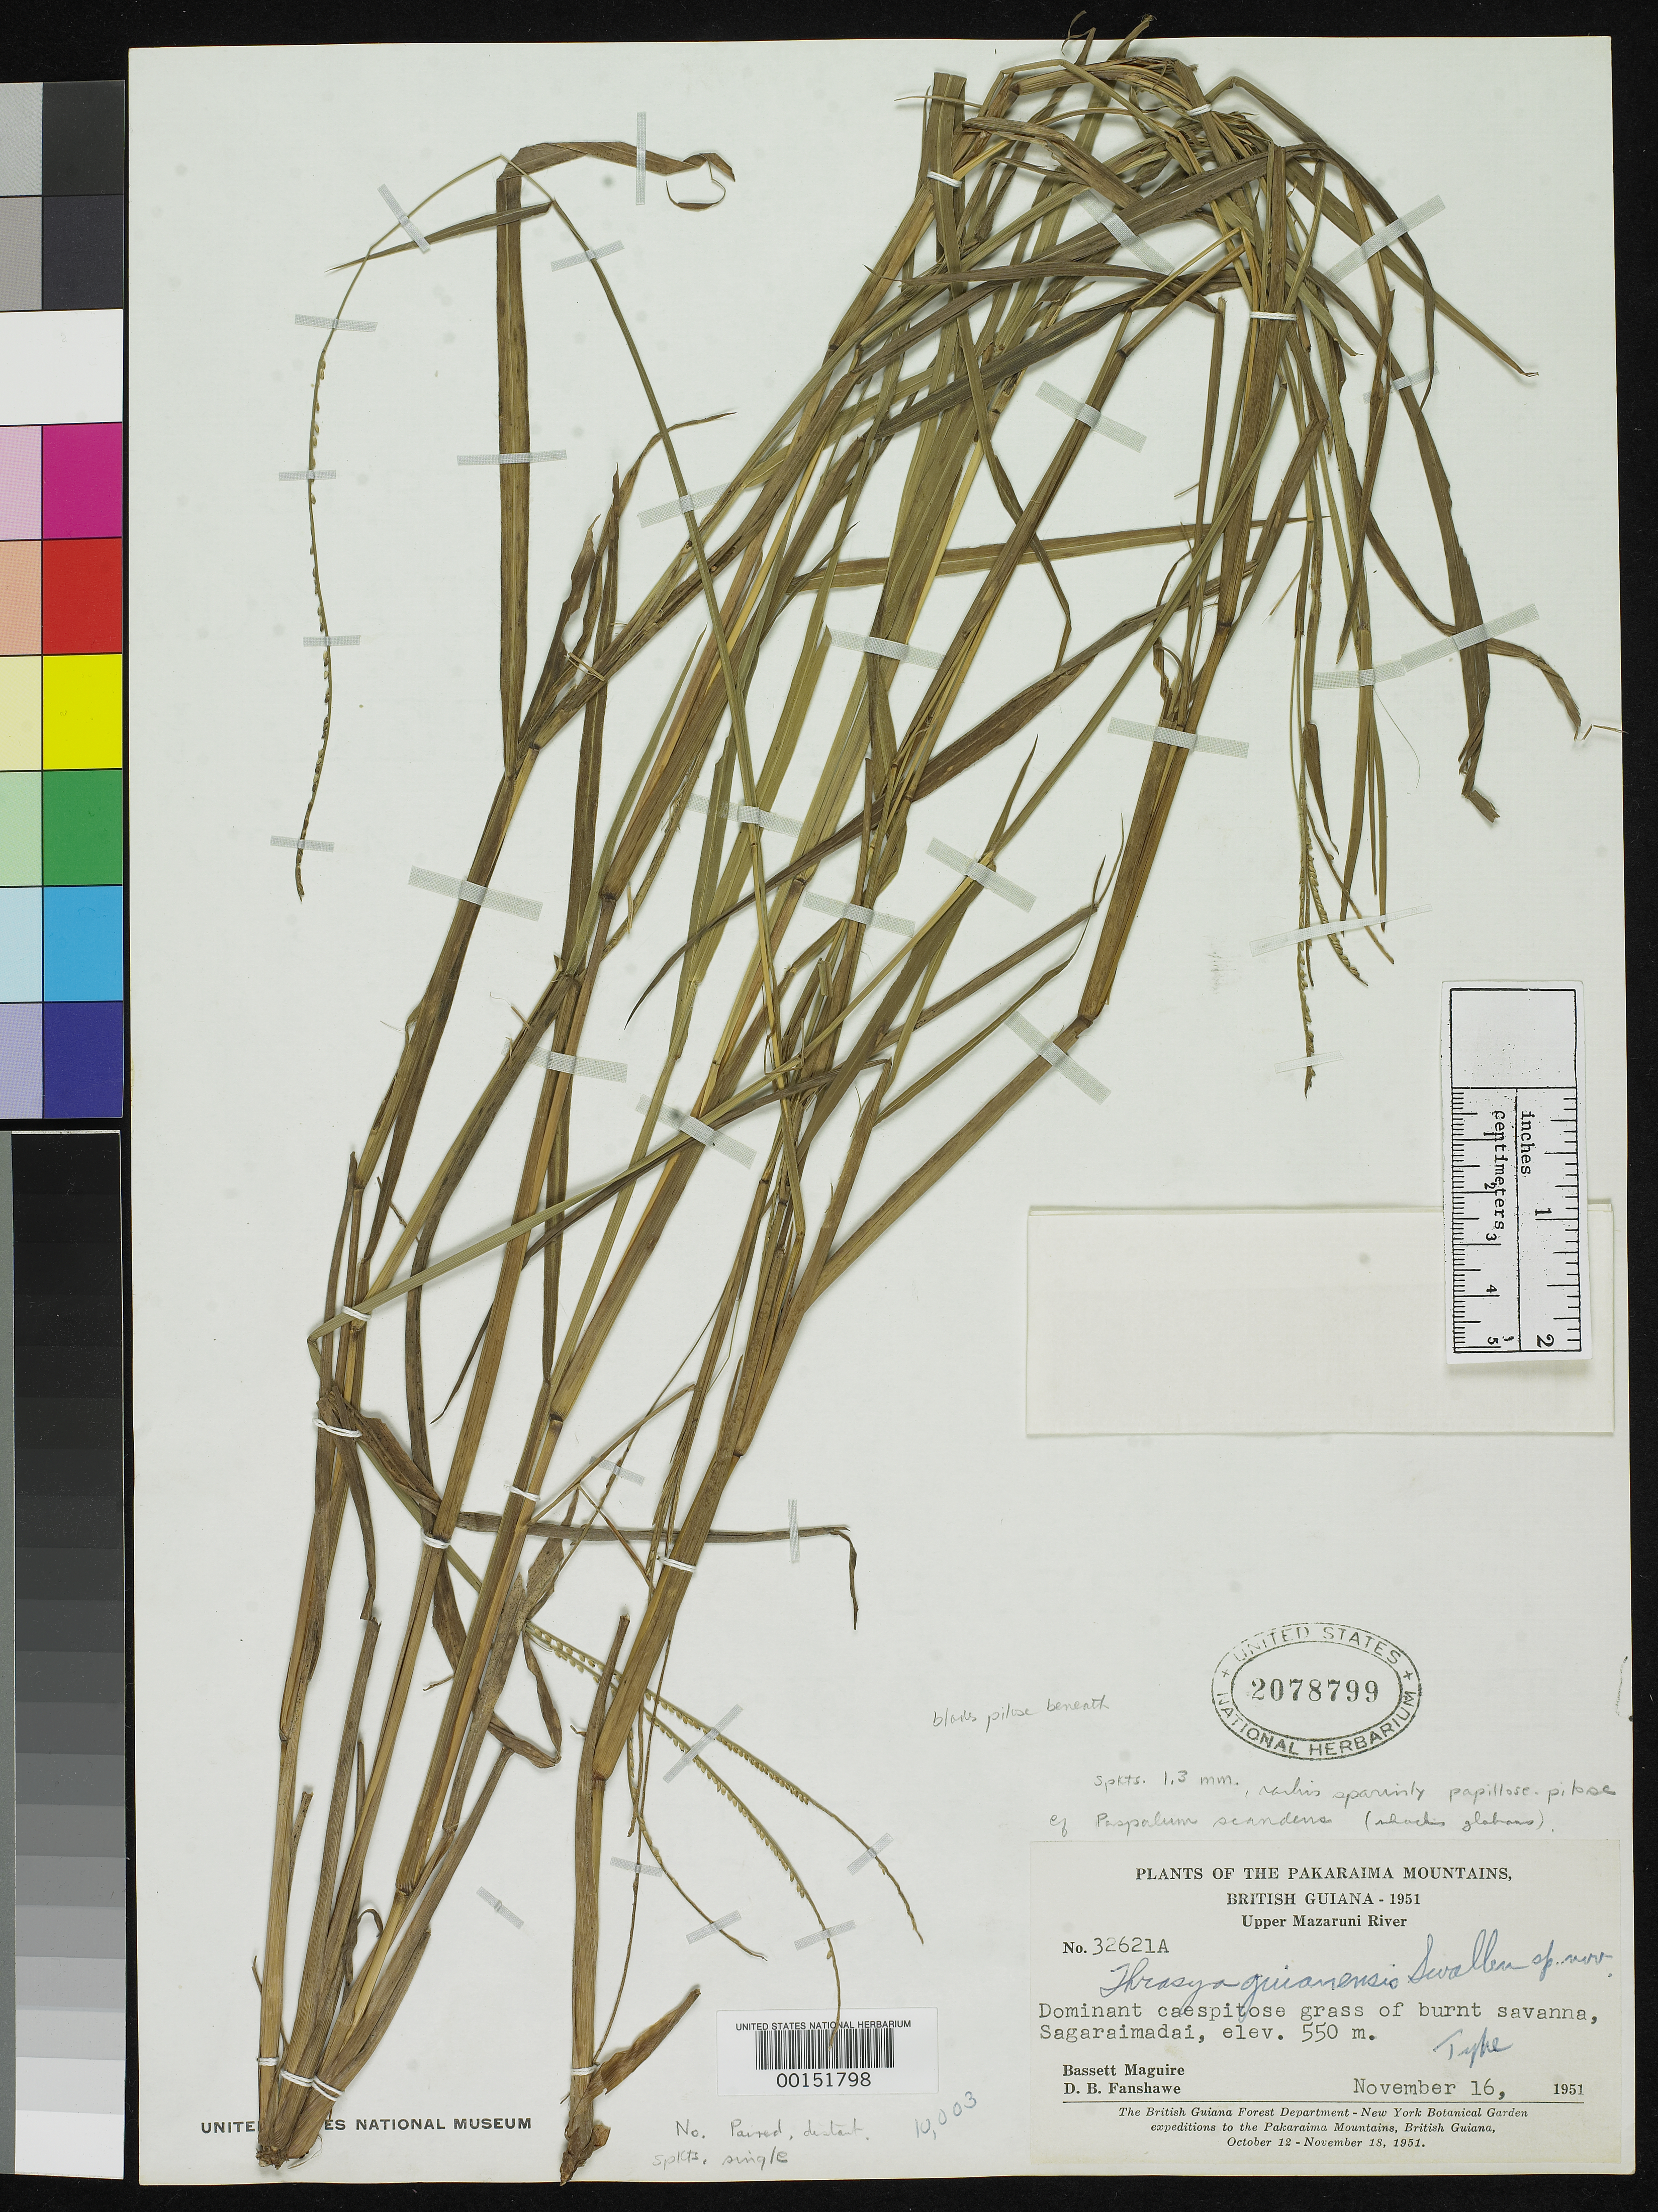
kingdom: Plantae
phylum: Tracheophyta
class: Liliopsida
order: Poales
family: Poaceae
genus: Thrasya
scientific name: Thrasya guianensis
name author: Swallen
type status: Holotype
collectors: B. Maguire & D. B. Fanshawe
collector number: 32621a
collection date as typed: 16 Nov 1951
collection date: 1951-11-16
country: Guyana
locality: Pakaraima Mtns.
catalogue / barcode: US 2078799